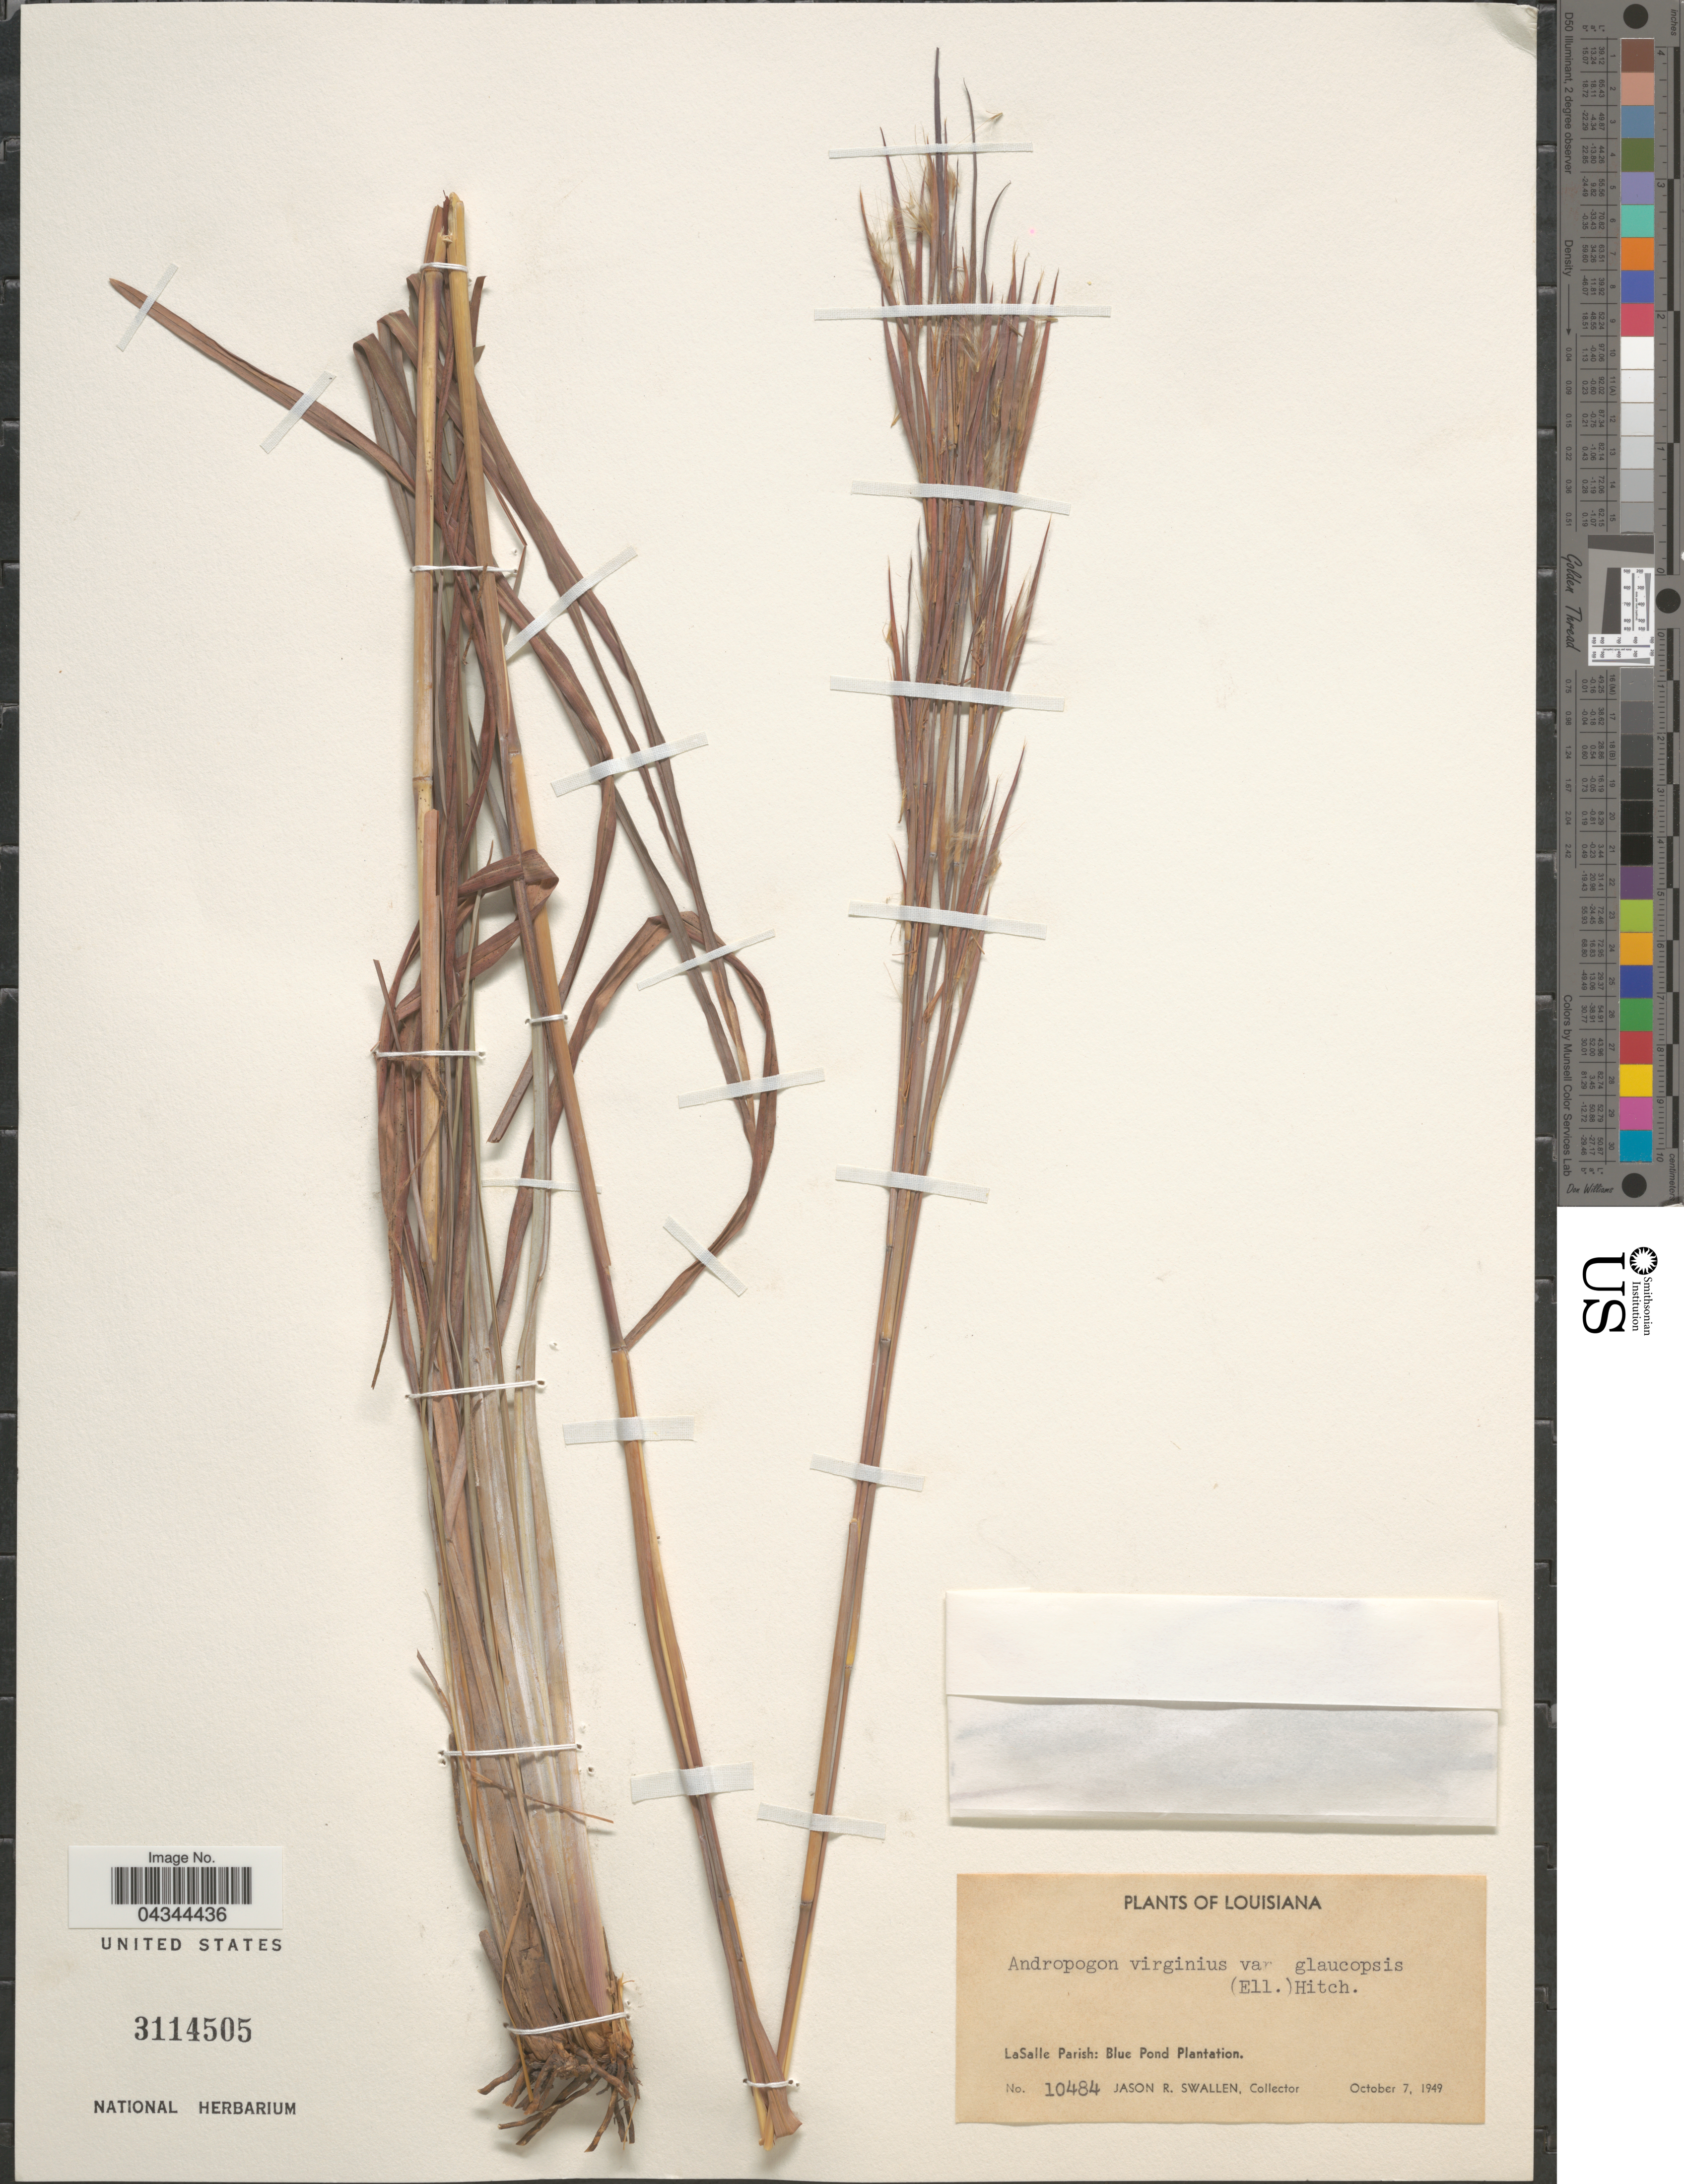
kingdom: Plantae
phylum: Tracheophyta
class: Liliopsida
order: Poales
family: Poaceae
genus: Andropogon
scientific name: Andropogon virginicus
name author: L.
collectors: J. R. Swallen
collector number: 10484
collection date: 1949-10-07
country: United States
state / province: Louisiana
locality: LaSalle Parish: Blue Pond Plantation.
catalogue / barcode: US 3114505